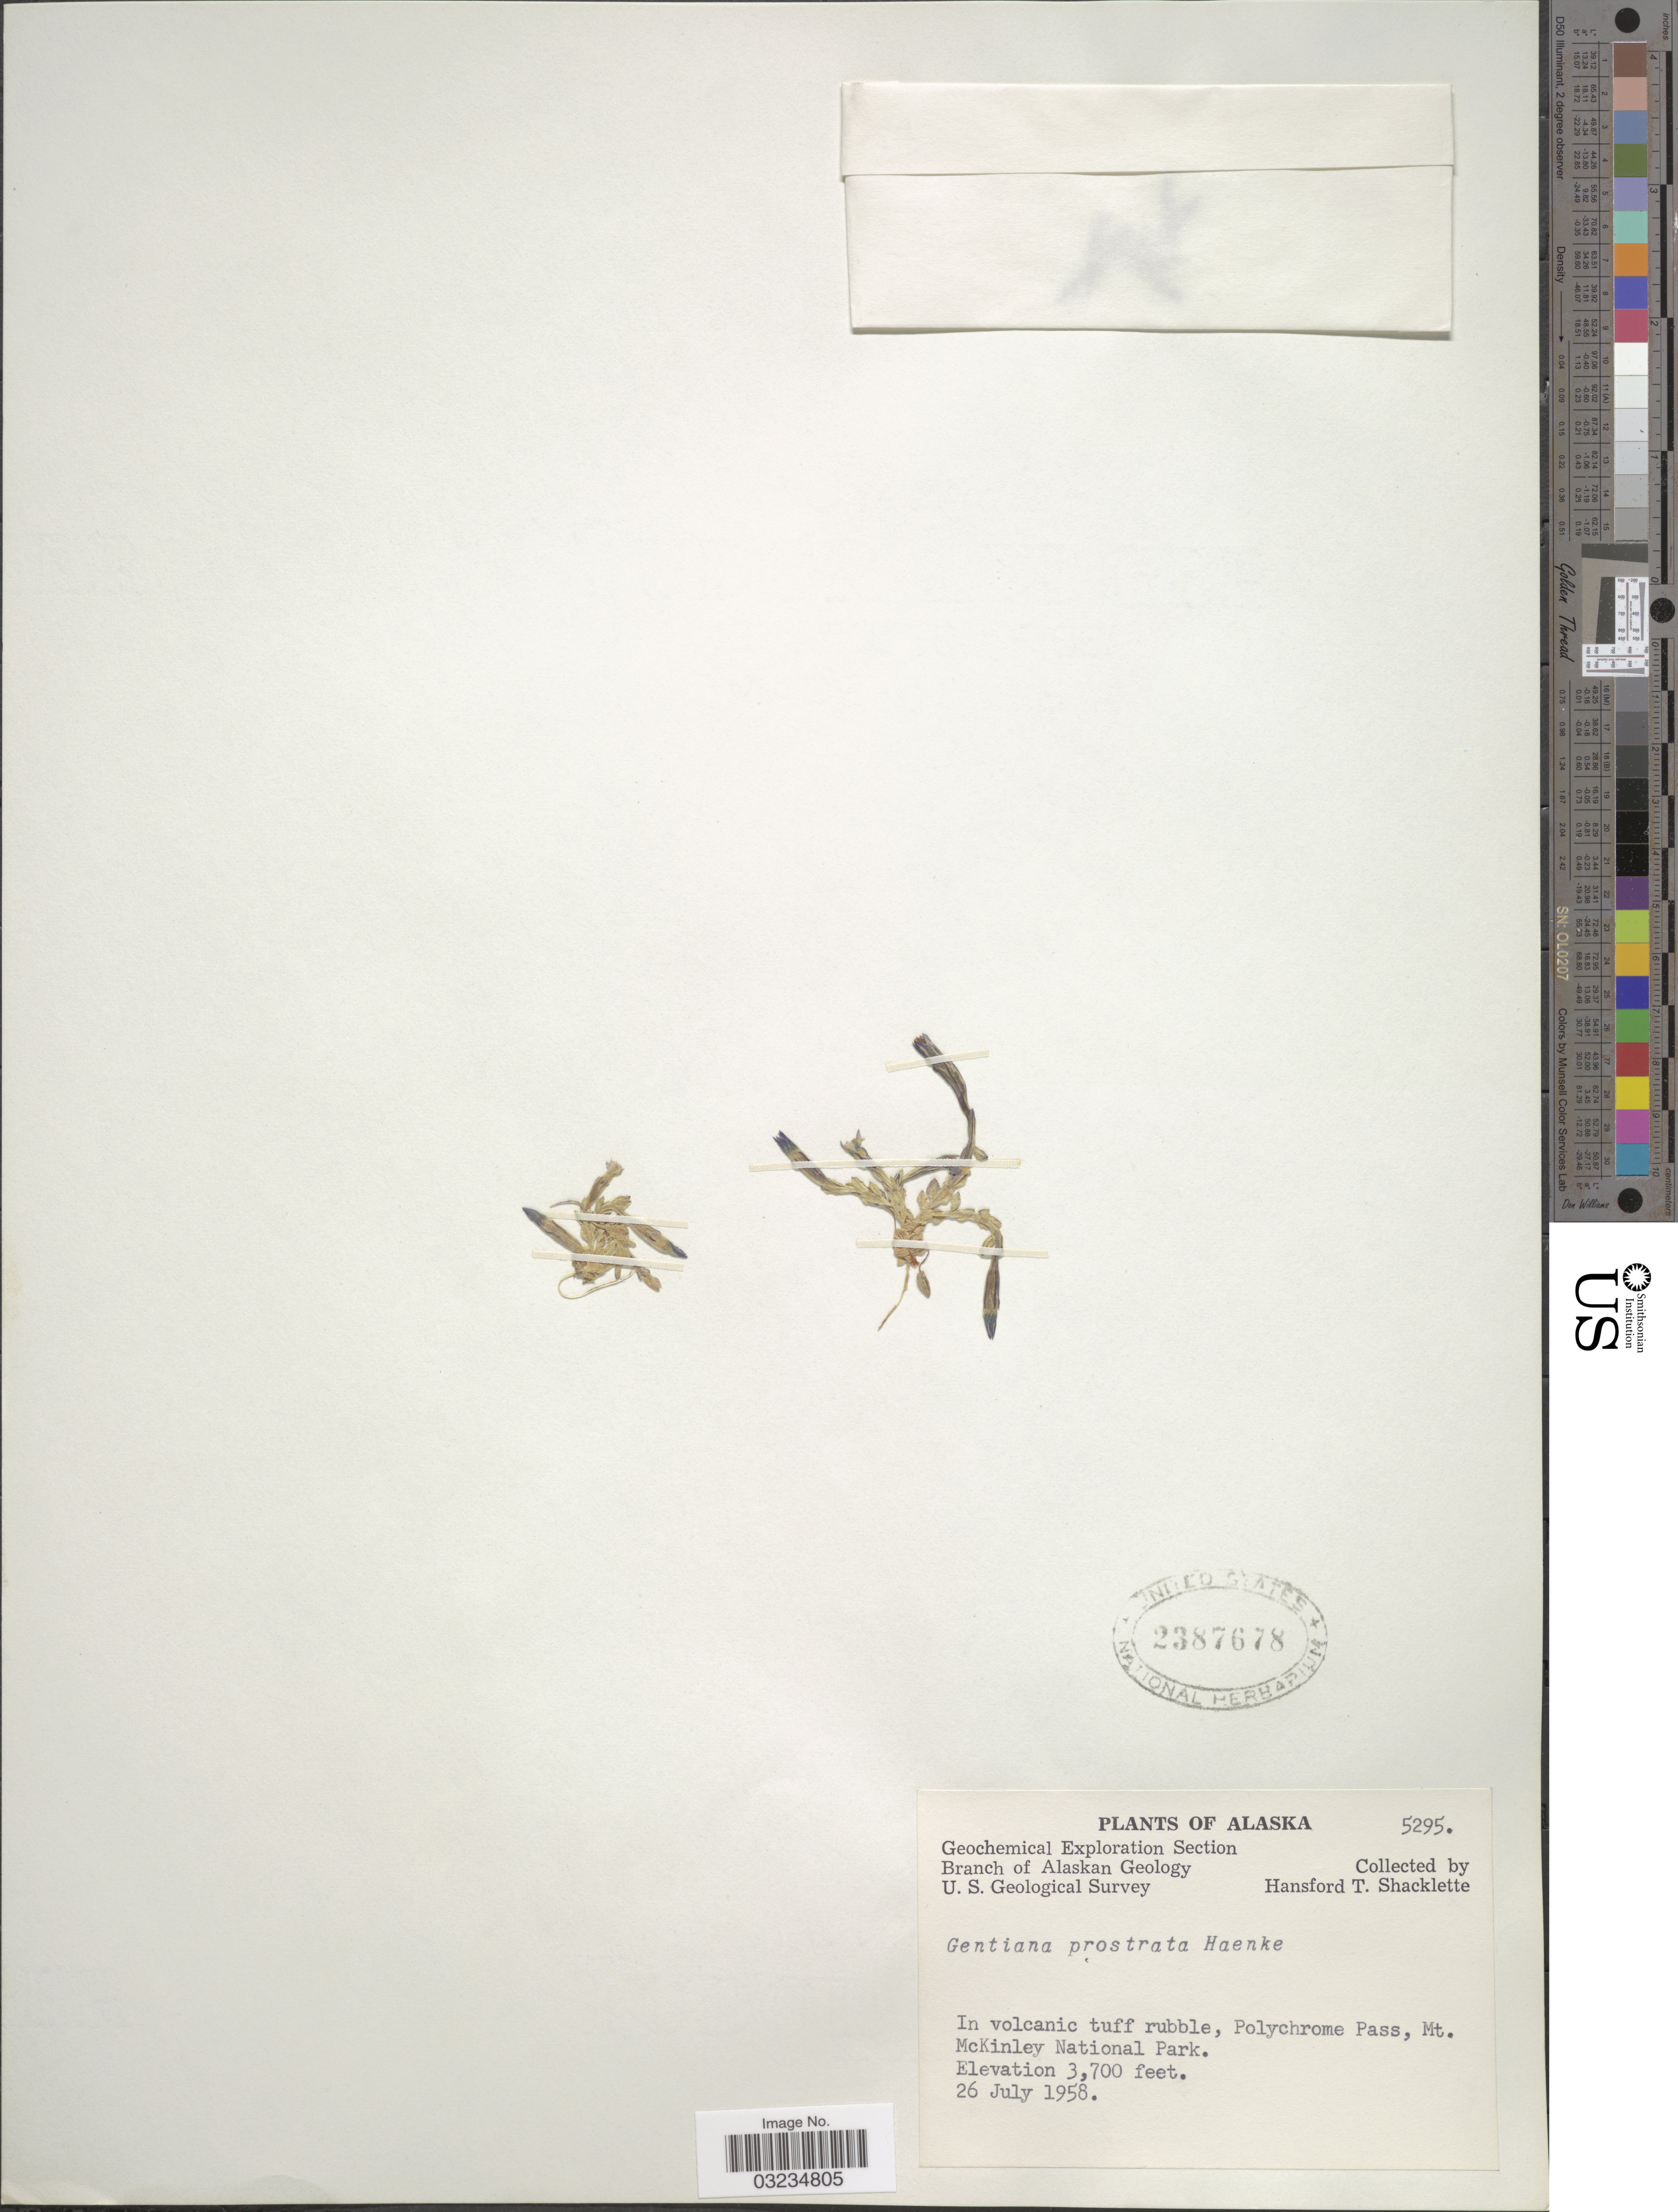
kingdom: Plantae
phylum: Tracheophyta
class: Magnoliopsida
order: Gentianales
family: Gentianaceae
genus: Gentiana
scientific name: Gentiana prostrata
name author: Haenke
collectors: H. Schacklette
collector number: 5295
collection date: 1958-07-26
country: United States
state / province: Alaska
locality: In volcanic tuff rubble, Polychrome Pass, Mt. McKinley National Park.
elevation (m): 1128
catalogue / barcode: US 2387678